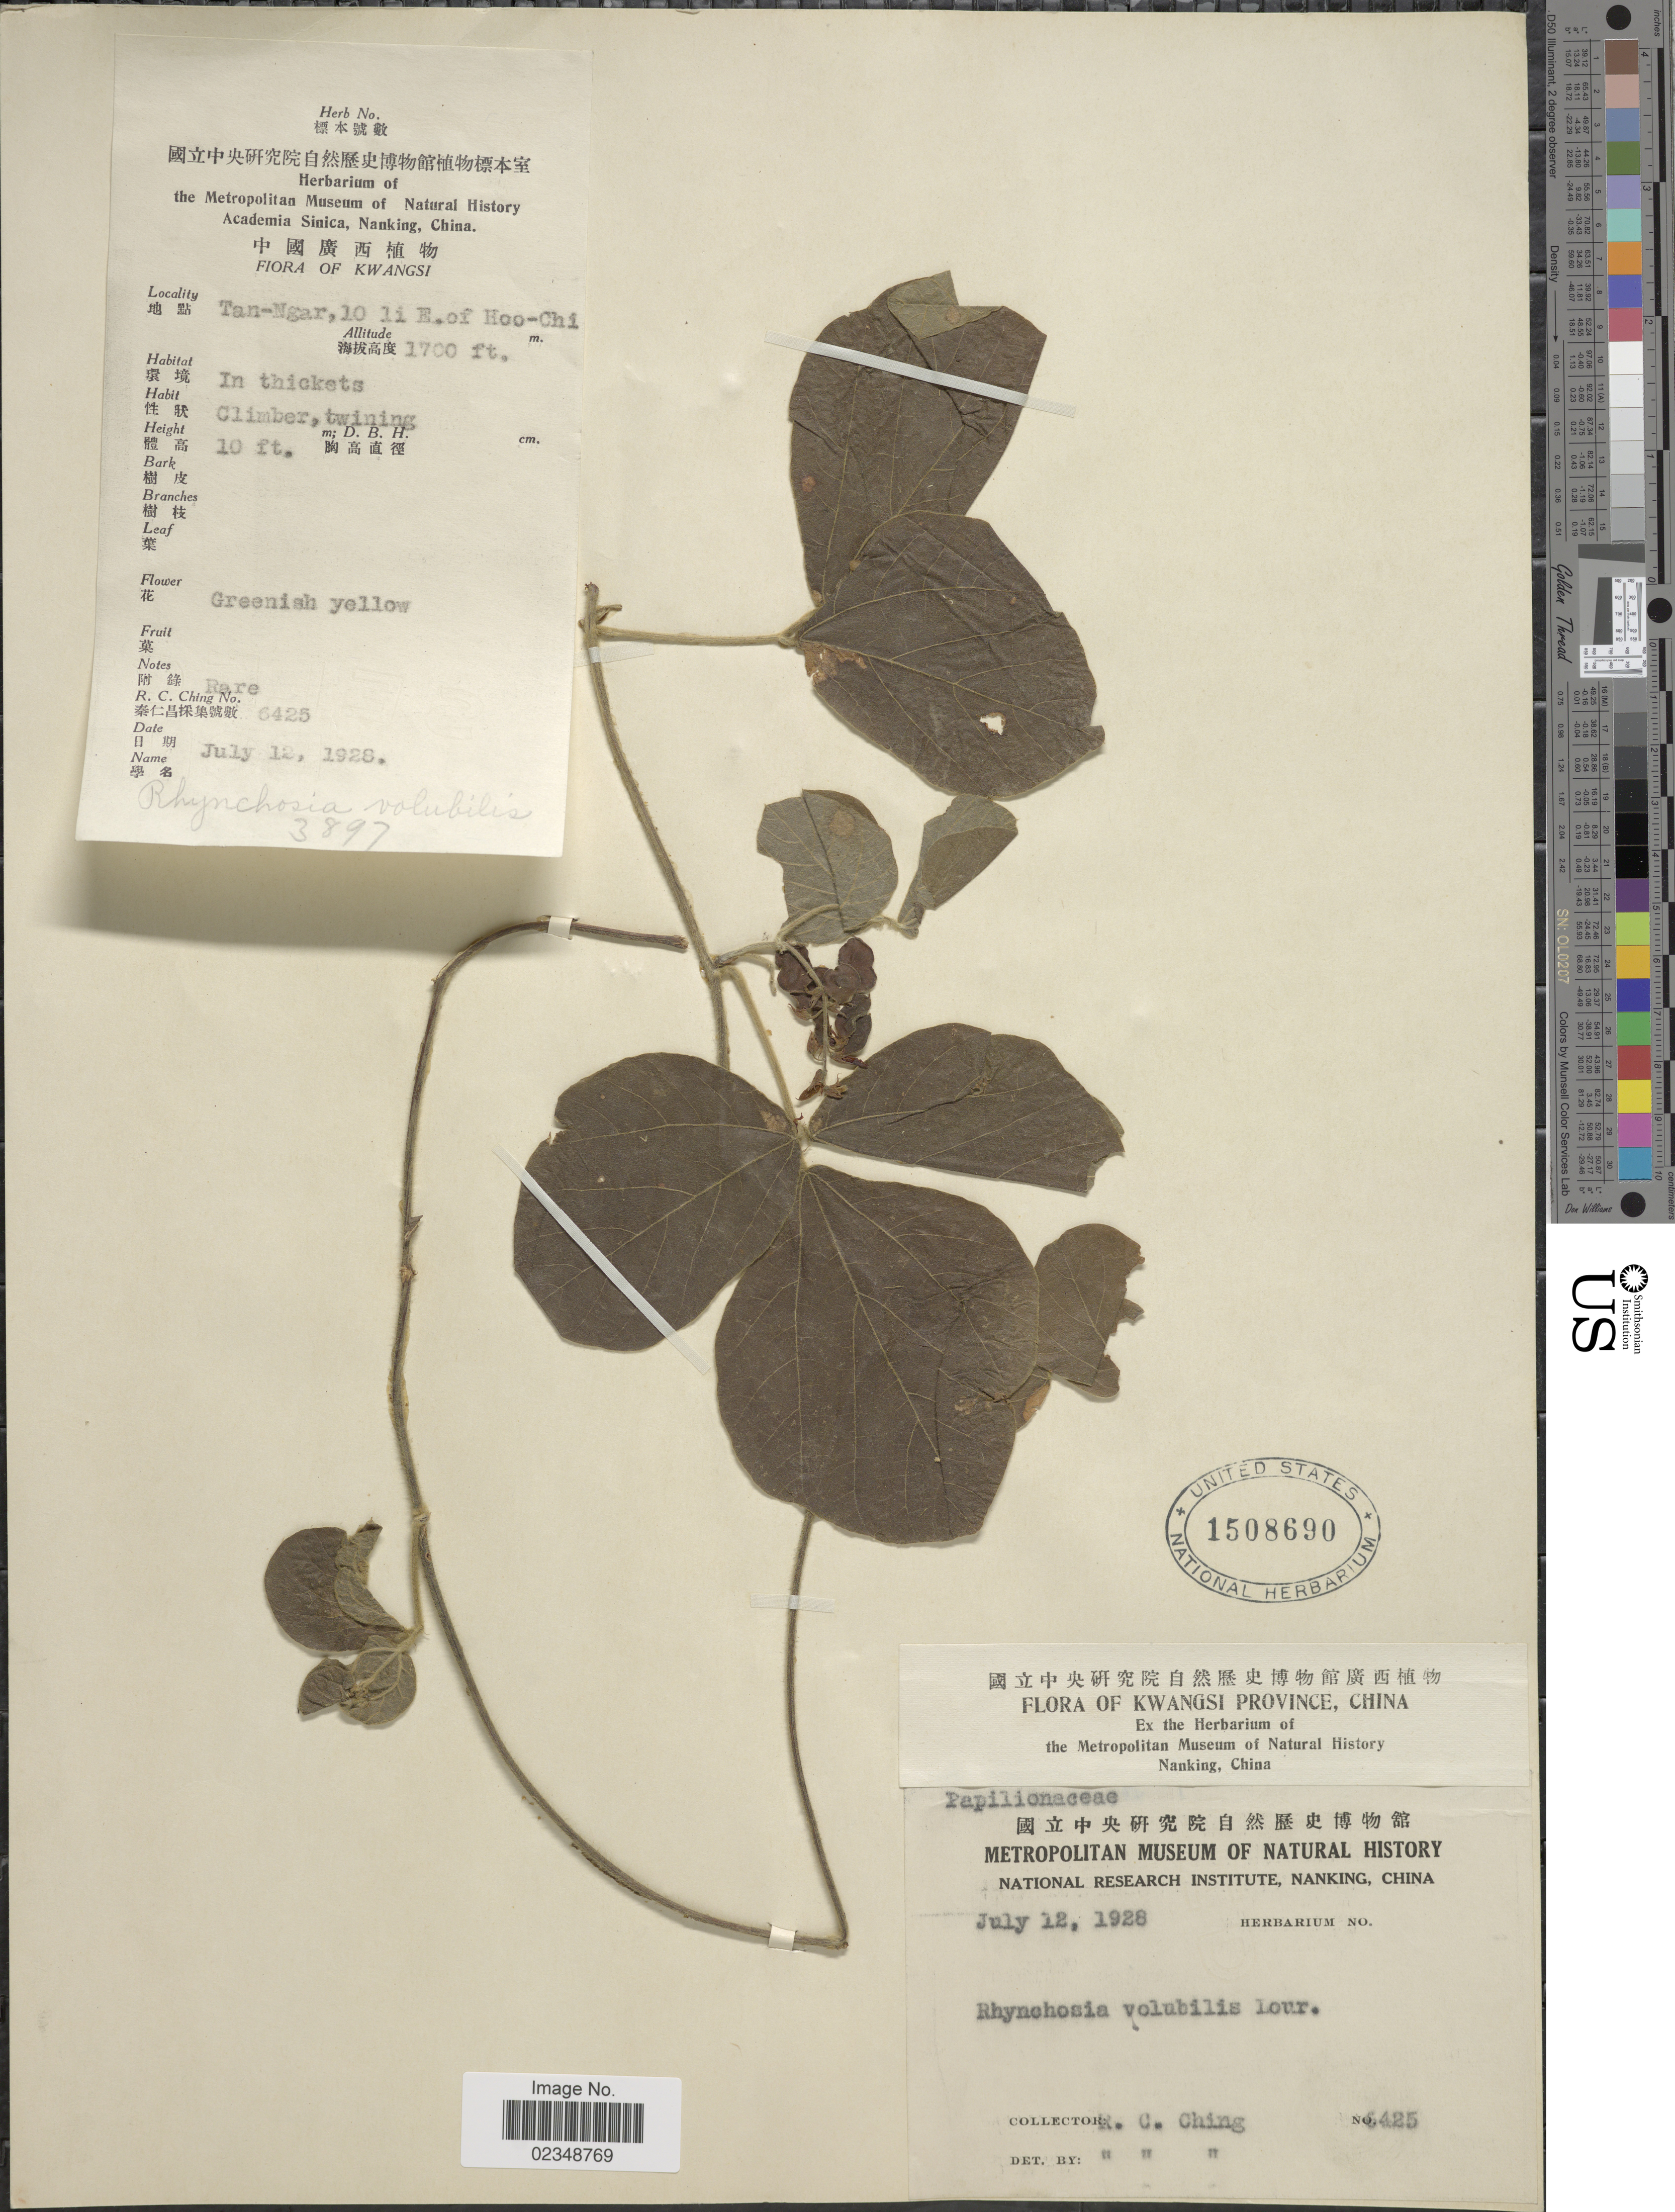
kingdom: Plantae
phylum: Tracheophyta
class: Magnoliopsida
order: Fabales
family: Fabaceae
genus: Rhynchosia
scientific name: Rhynchosia volubilis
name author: (Michx.) Wood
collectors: R. C. Ching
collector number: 6425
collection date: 1928-07-12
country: China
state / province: Guangxi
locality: Kwangsi. Tan-Ngar, 10 li E. of Hoo-Chi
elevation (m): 518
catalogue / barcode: US 1508690